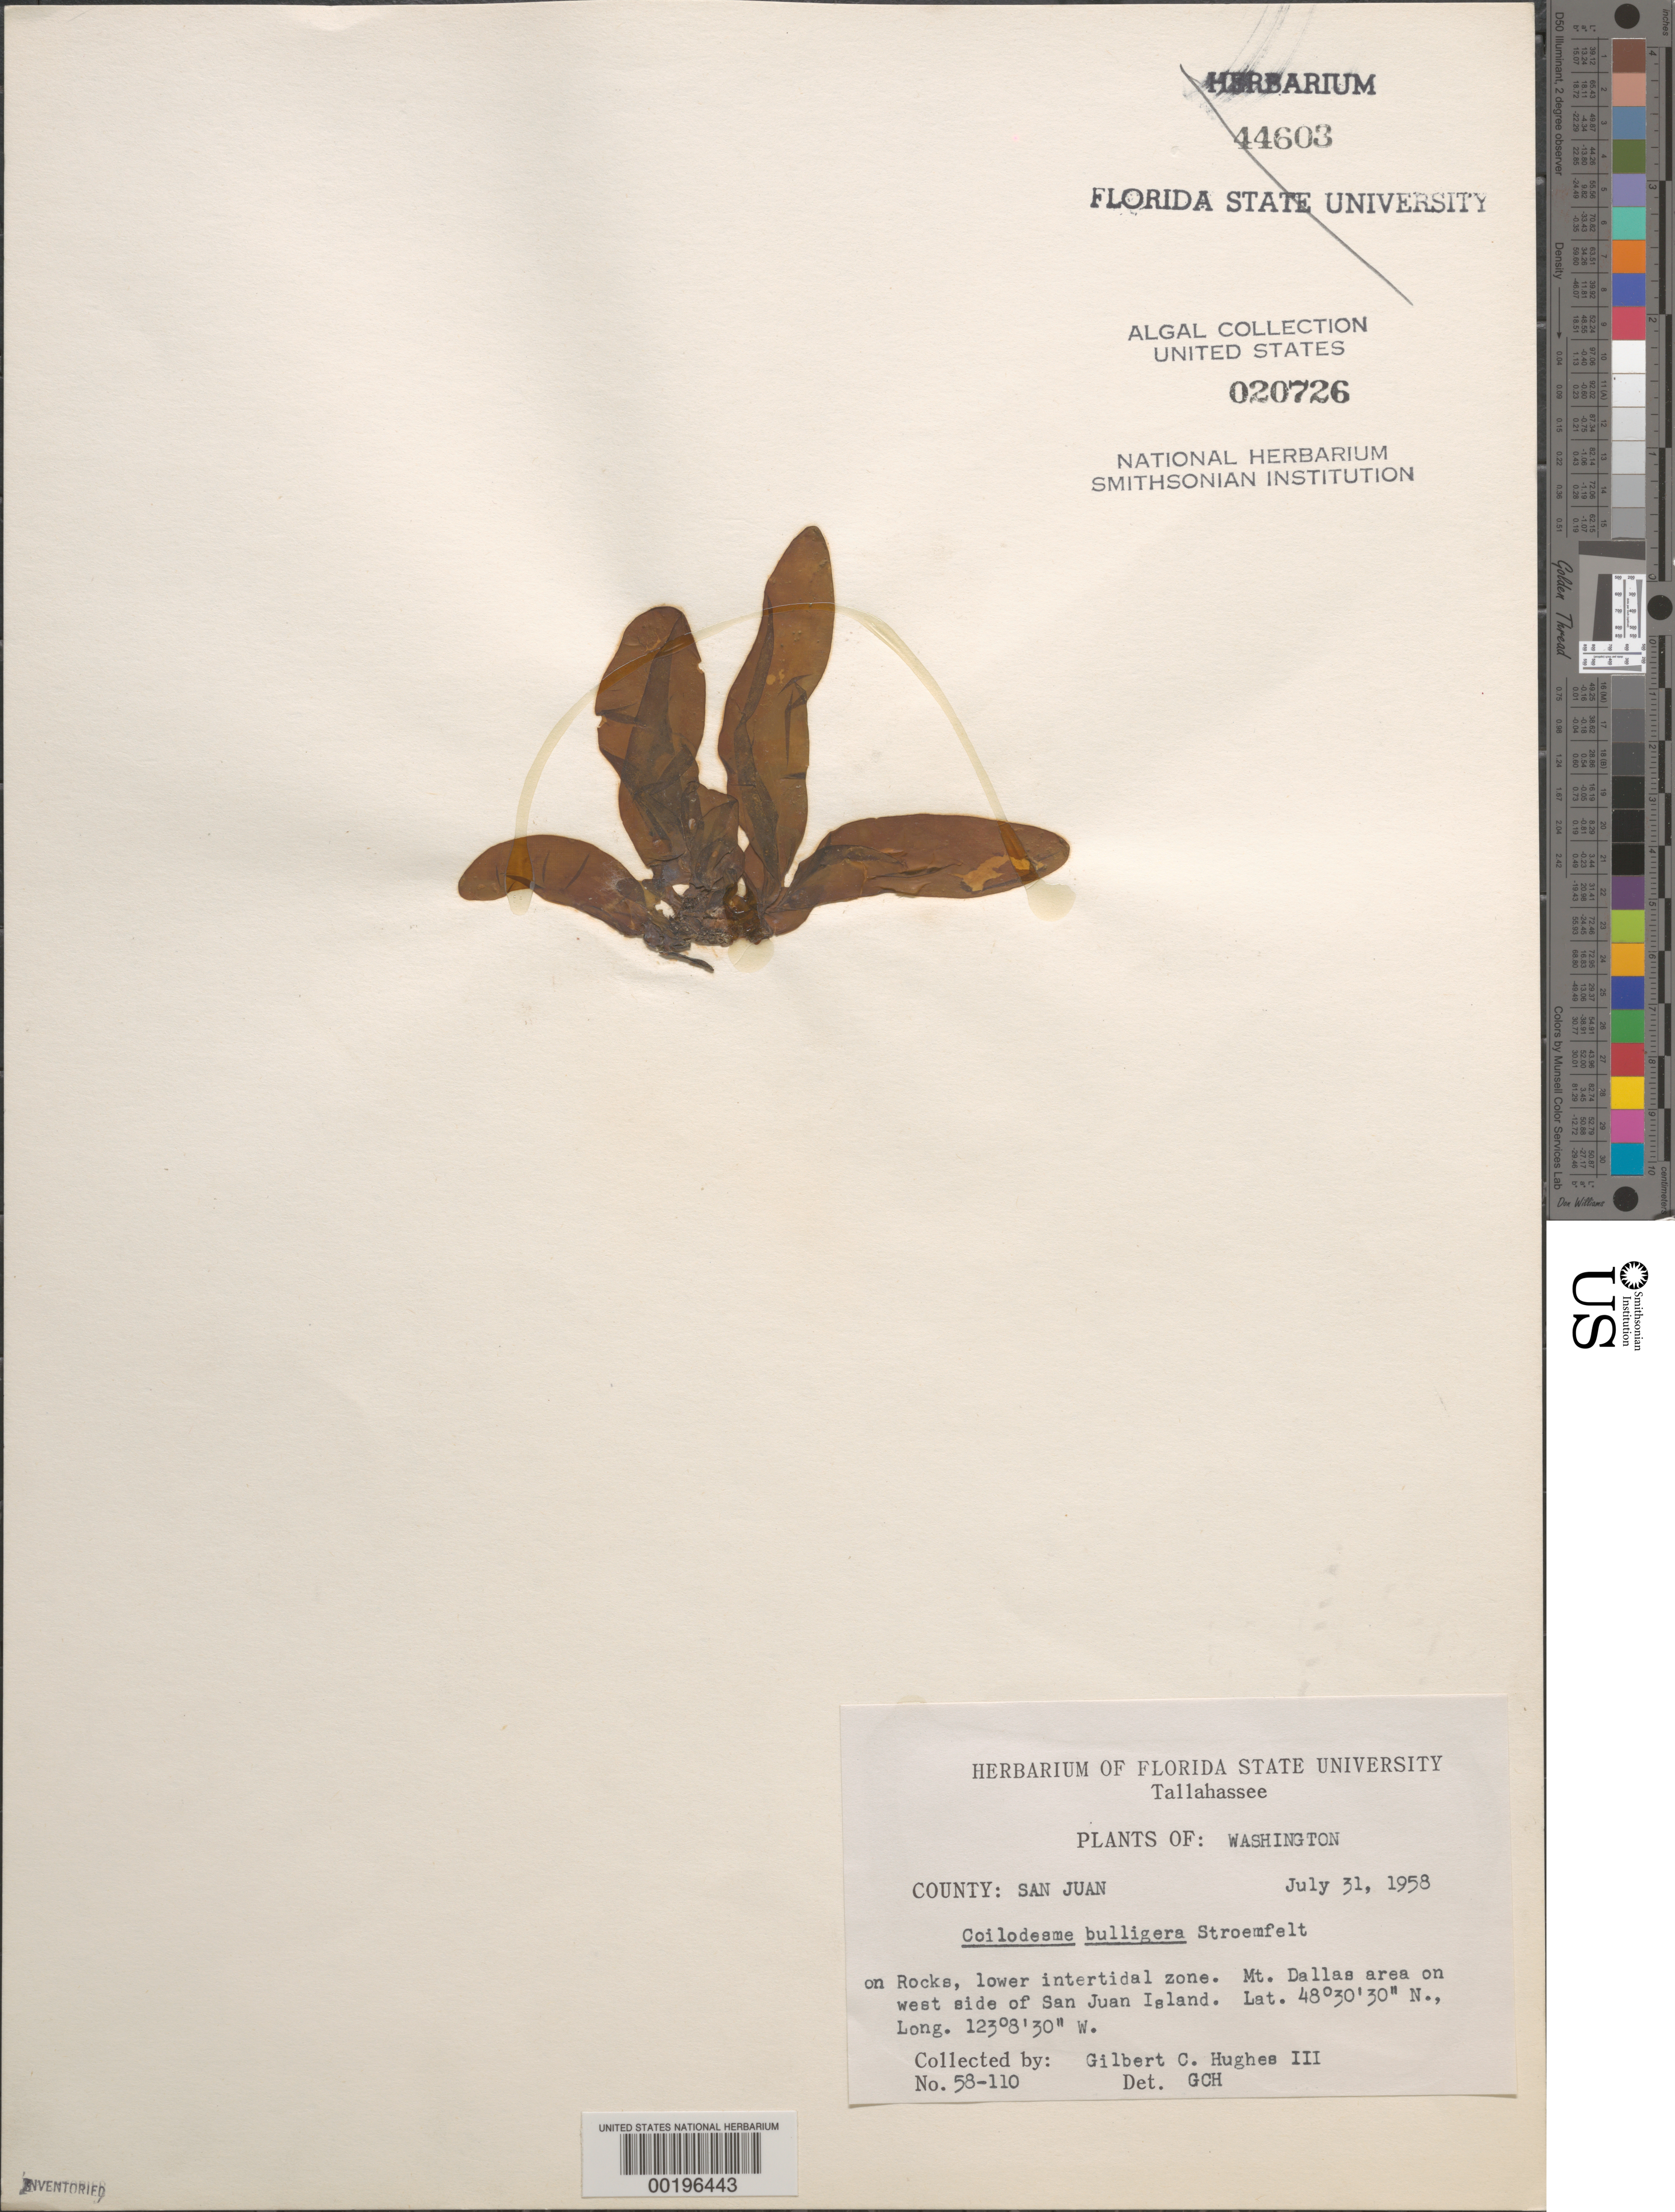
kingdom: Chromista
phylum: Ochrophyta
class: Phaeophyceae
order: Ectocarpales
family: Chordariaceae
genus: Coilodesme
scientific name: Coilodesme bulligera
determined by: Hughes III, G. C.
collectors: G. Hughes III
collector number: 58-110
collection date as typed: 31 Jul 1958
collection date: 1958-07-31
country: United States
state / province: Washington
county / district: San Juan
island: San Juan Island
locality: Mount Dallas area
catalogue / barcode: US 20726